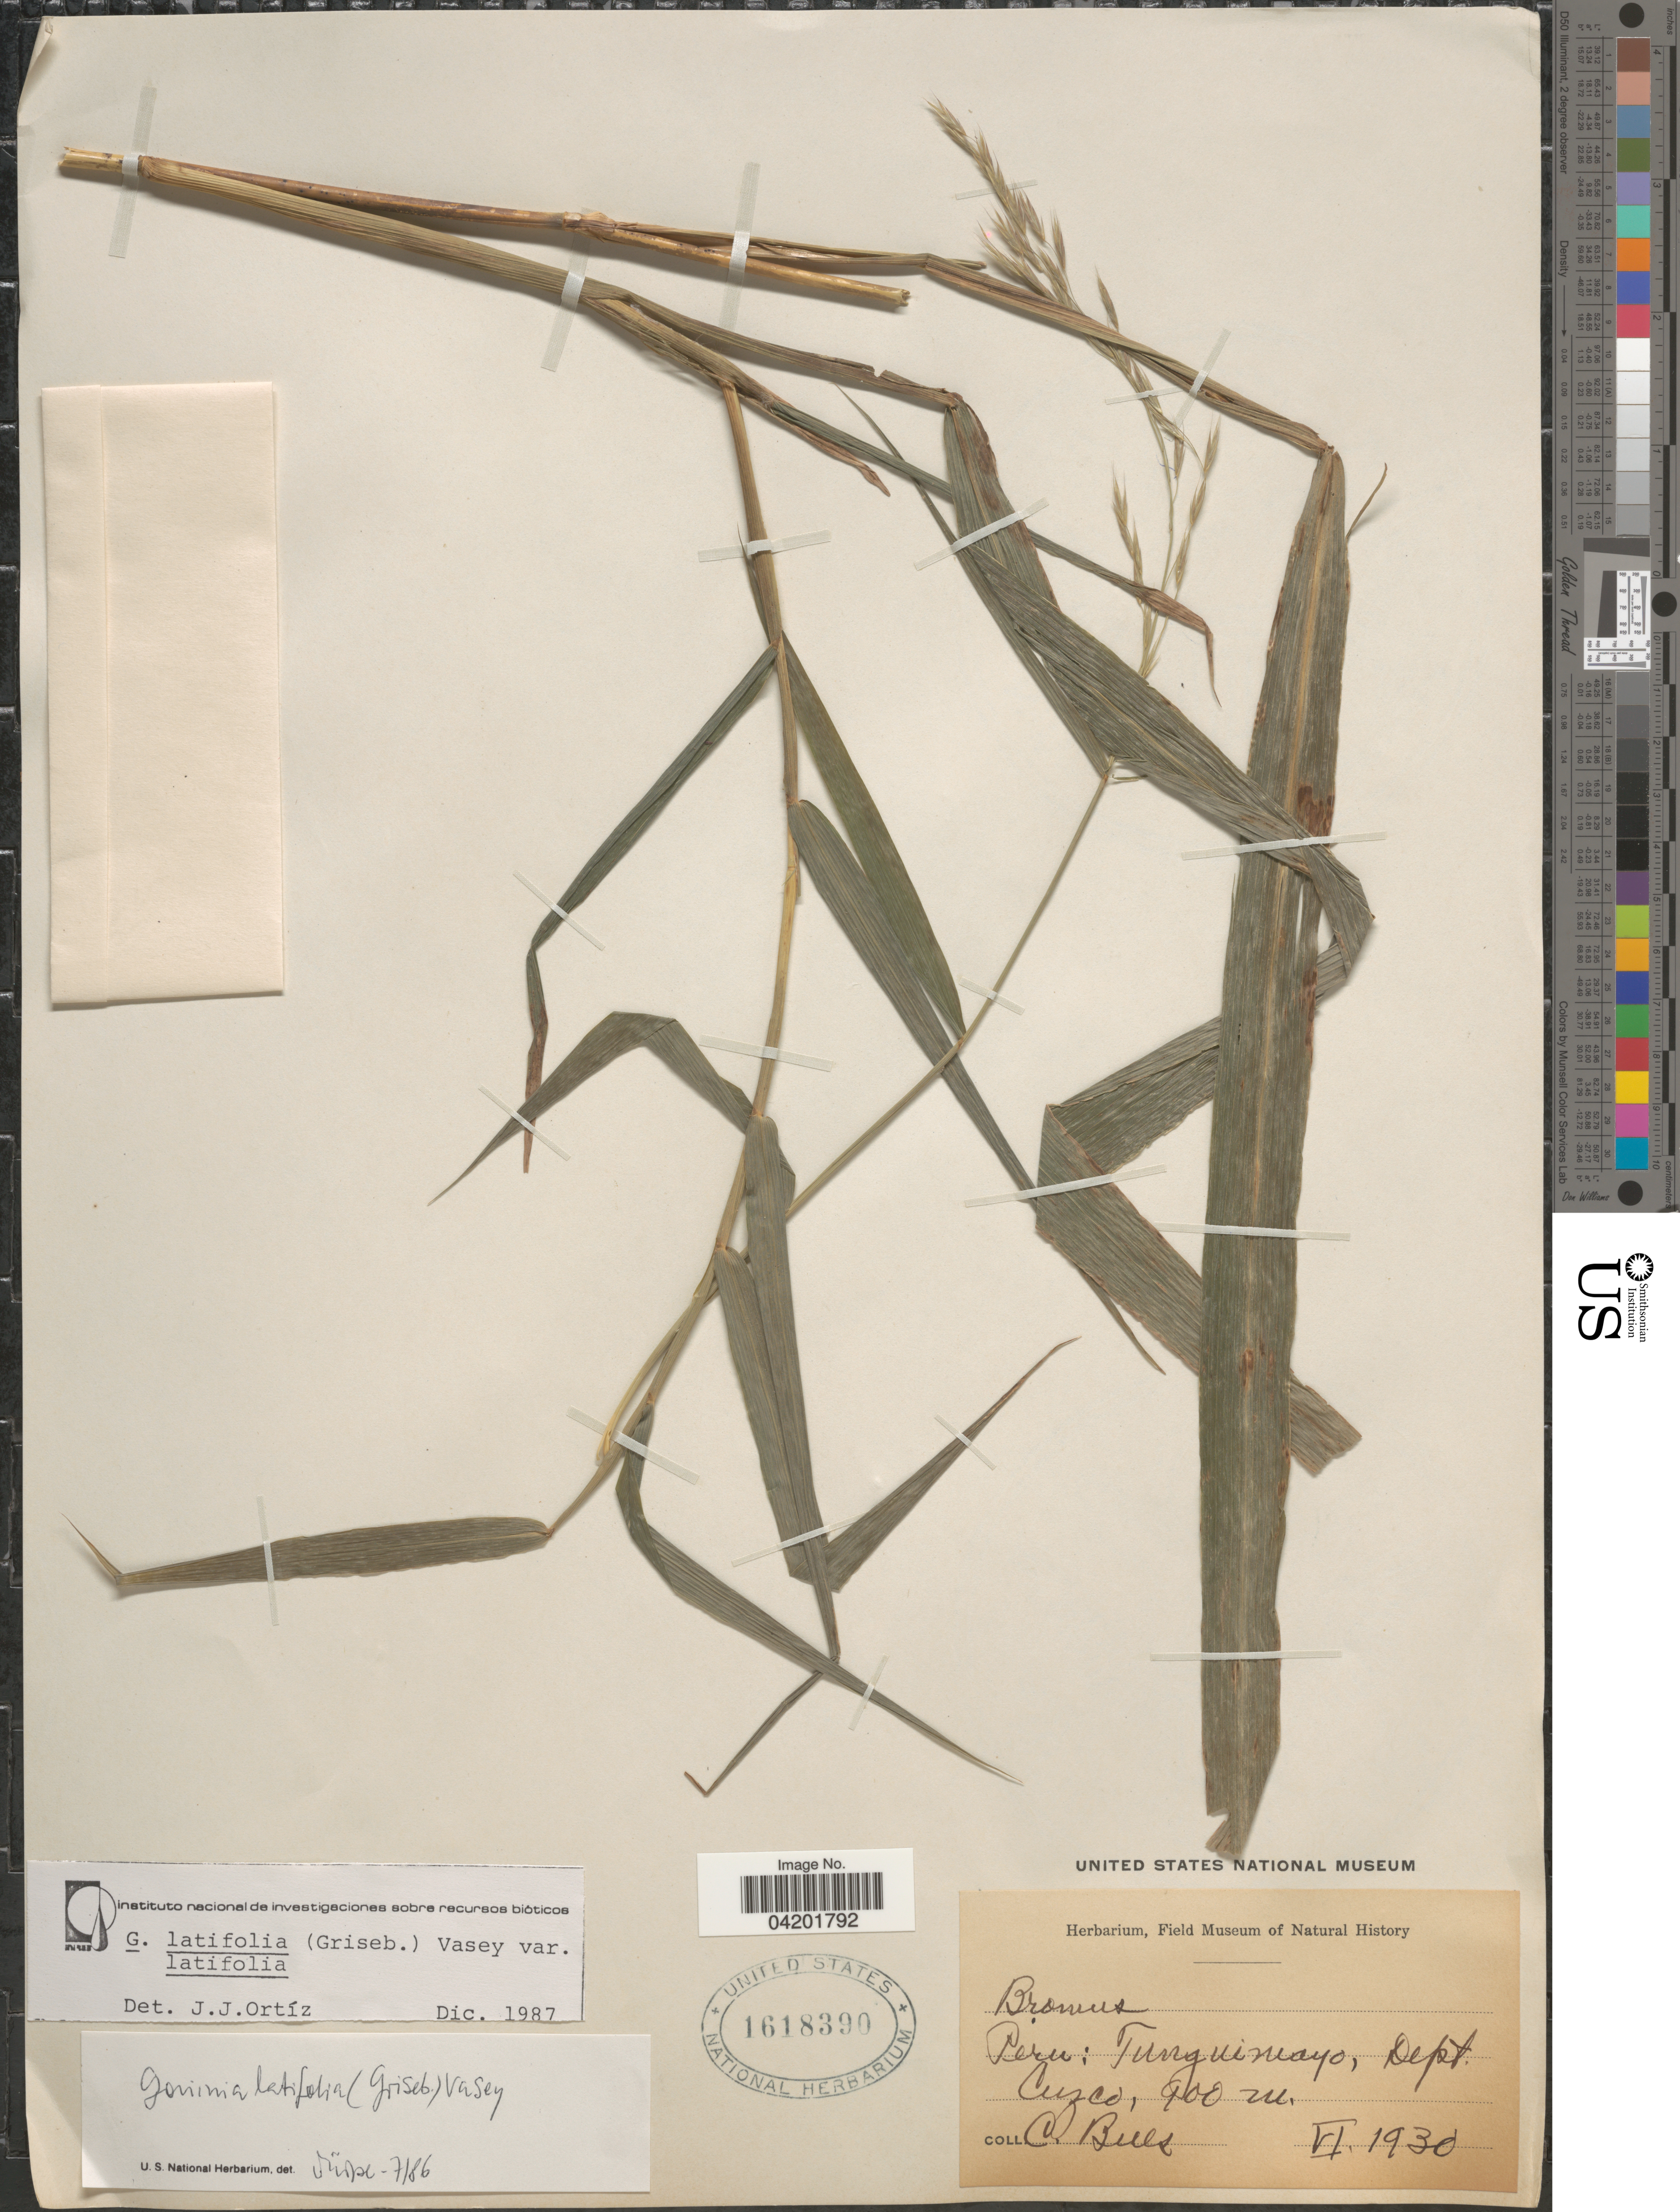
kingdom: Plantae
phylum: Tracheophyta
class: Liliopsida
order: Poales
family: Poaceae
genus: Gouinia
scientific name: Gouinia latifolia var. latifolia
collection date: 1930-06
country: Peru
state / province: Cusco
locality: Tunguimayo, Dept. Cusco.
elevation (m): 900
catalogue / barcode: US 1618390